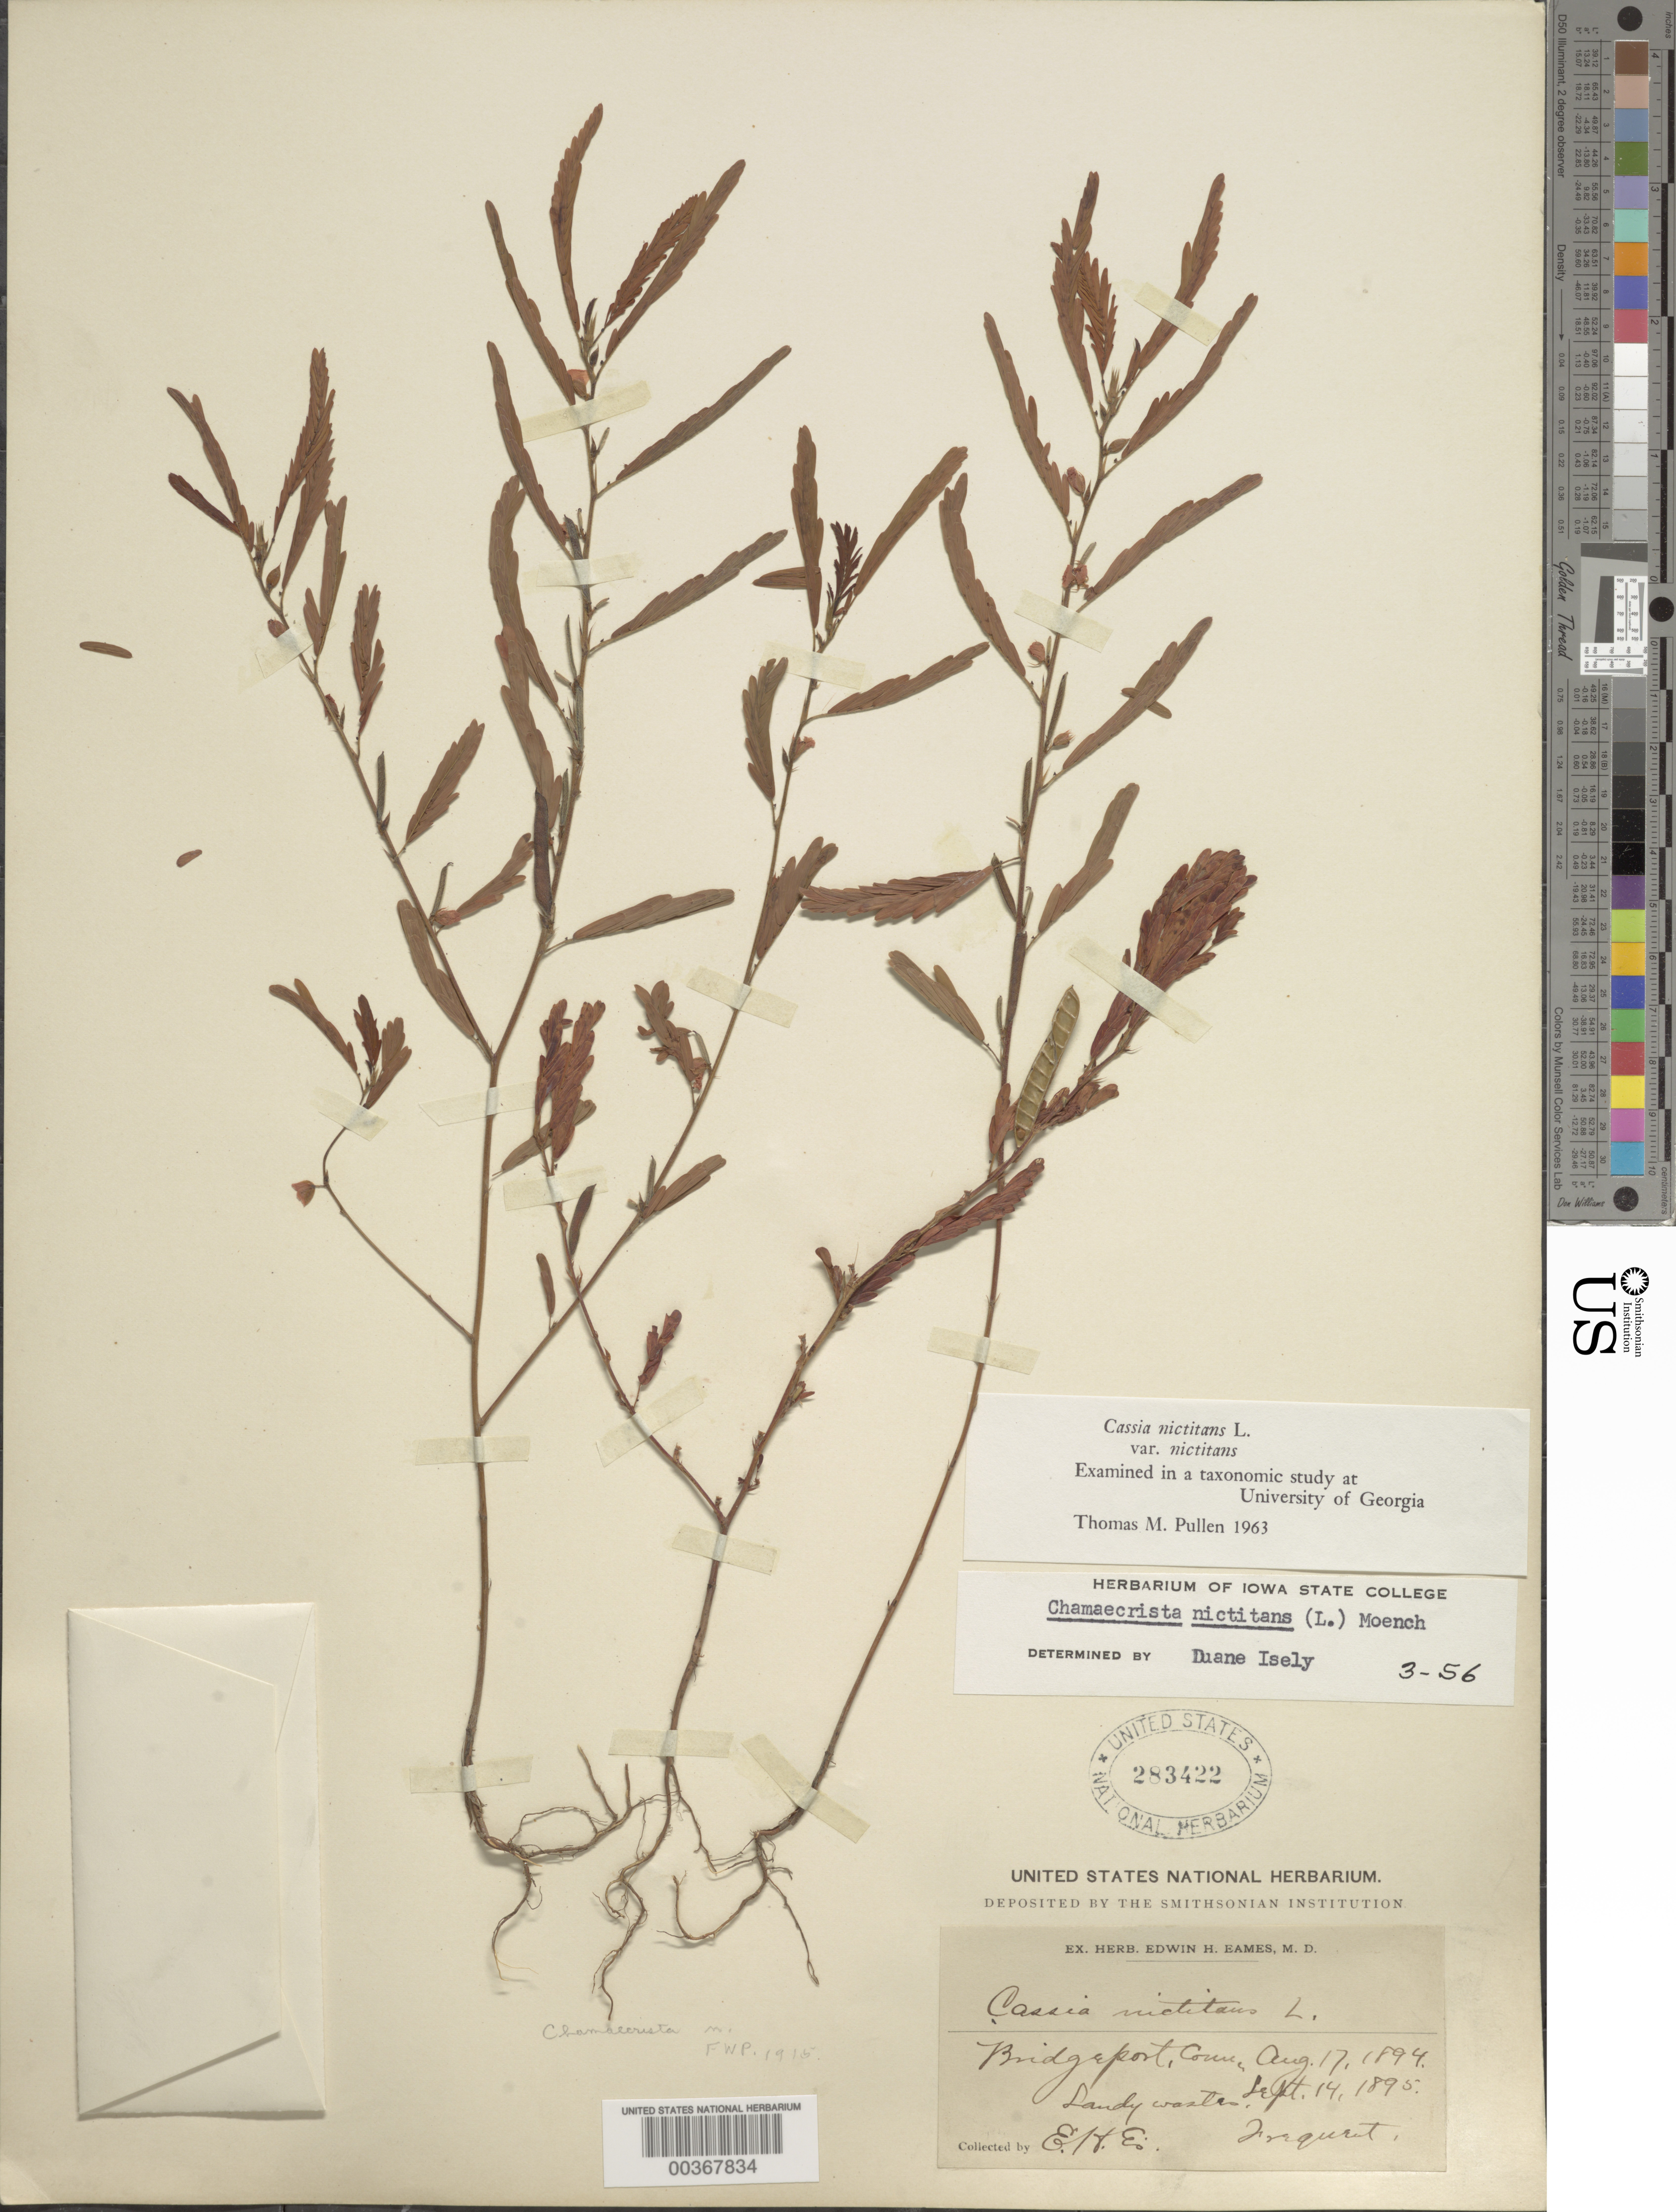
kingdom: Plantae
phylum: Tracheophyta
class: Magnoliopsida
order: Fabales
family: Fabaceae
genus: Chamaecrista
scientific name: Chamaecrista nictitans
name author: (L.) Moench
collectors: E. H. Eames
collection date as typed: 17 Aug 1894 and 14 Sep 1895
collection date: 1894-08-17,1895-09-14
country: United States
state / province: Connecticut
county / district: Fairfield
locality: Bridgeport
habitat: Sandy wastes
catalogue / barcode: US 283422